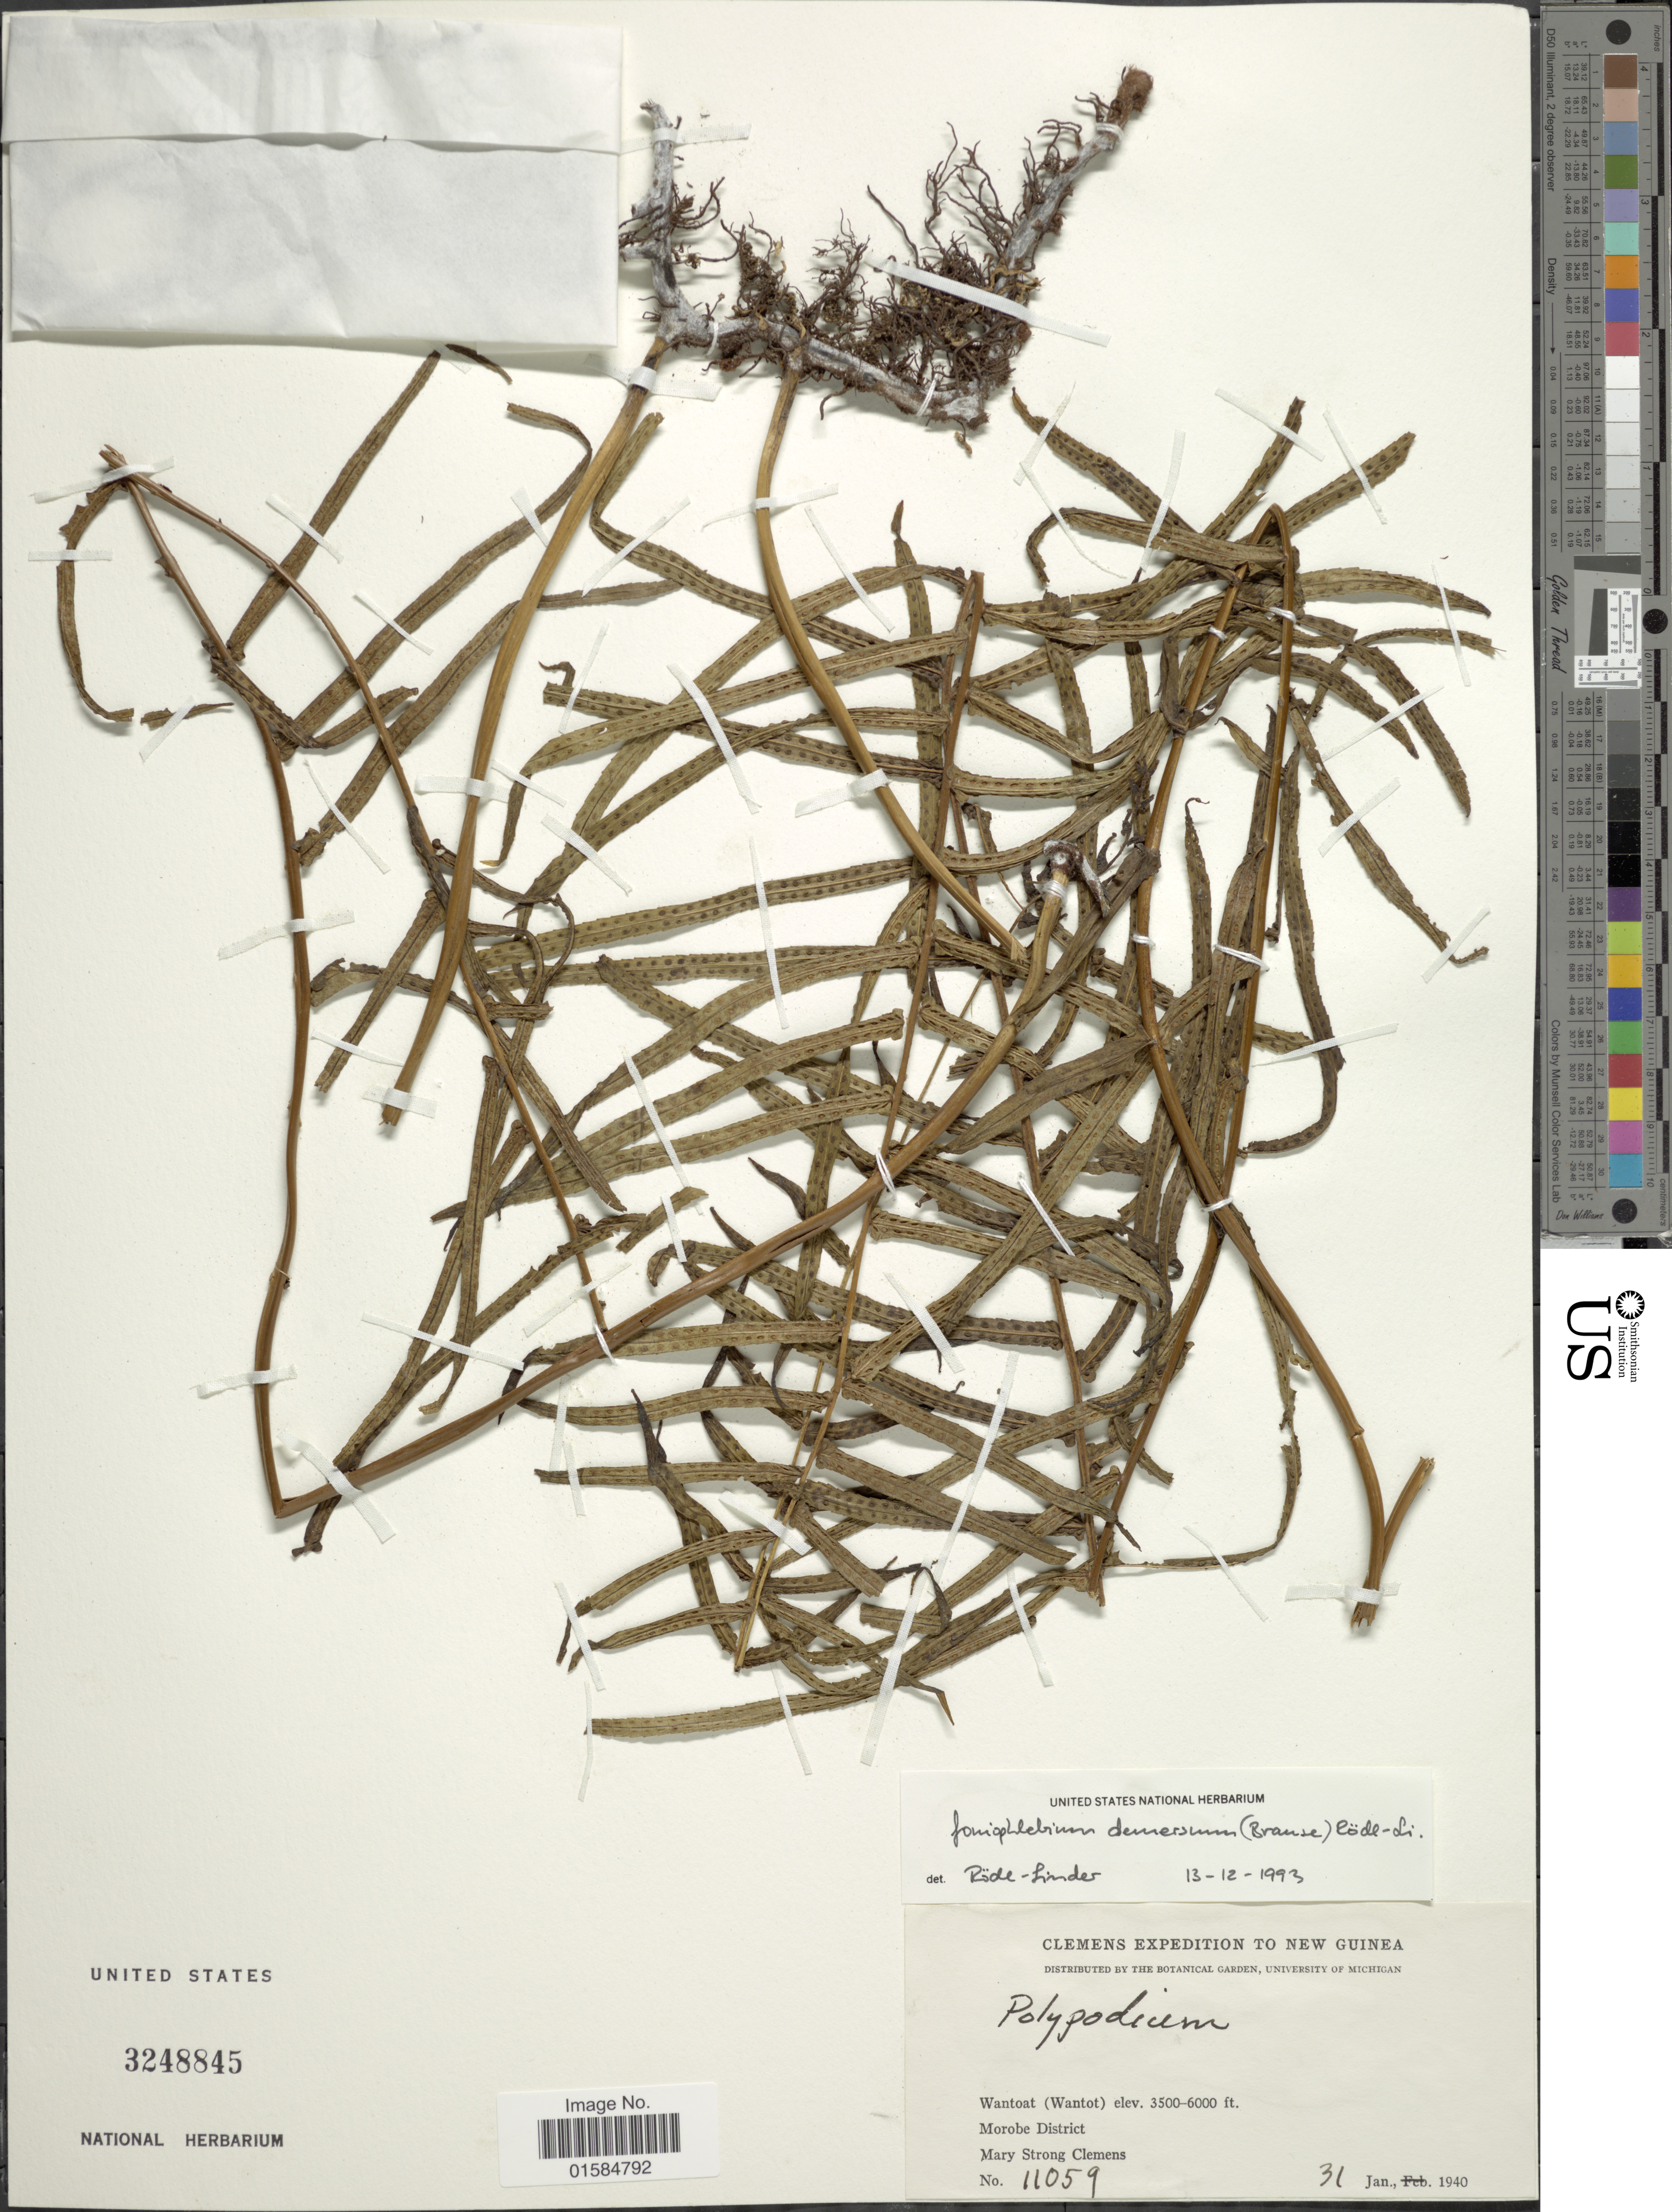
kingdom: Plantae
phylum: Tracheophyta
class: Polypodiopsida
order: Polypodiales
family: Polypodiaceae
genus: Goniophlebium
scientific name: Goniophlebium demersum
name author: (Brause) Rödl-Linder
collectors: M. S. Clemens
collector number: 11059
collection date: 1940-01-31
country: Papua New Guinea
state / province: Morobe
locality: New Guinea, Wantoat (Wantot), Morobe District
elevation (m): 1067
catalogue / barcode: US 3248845